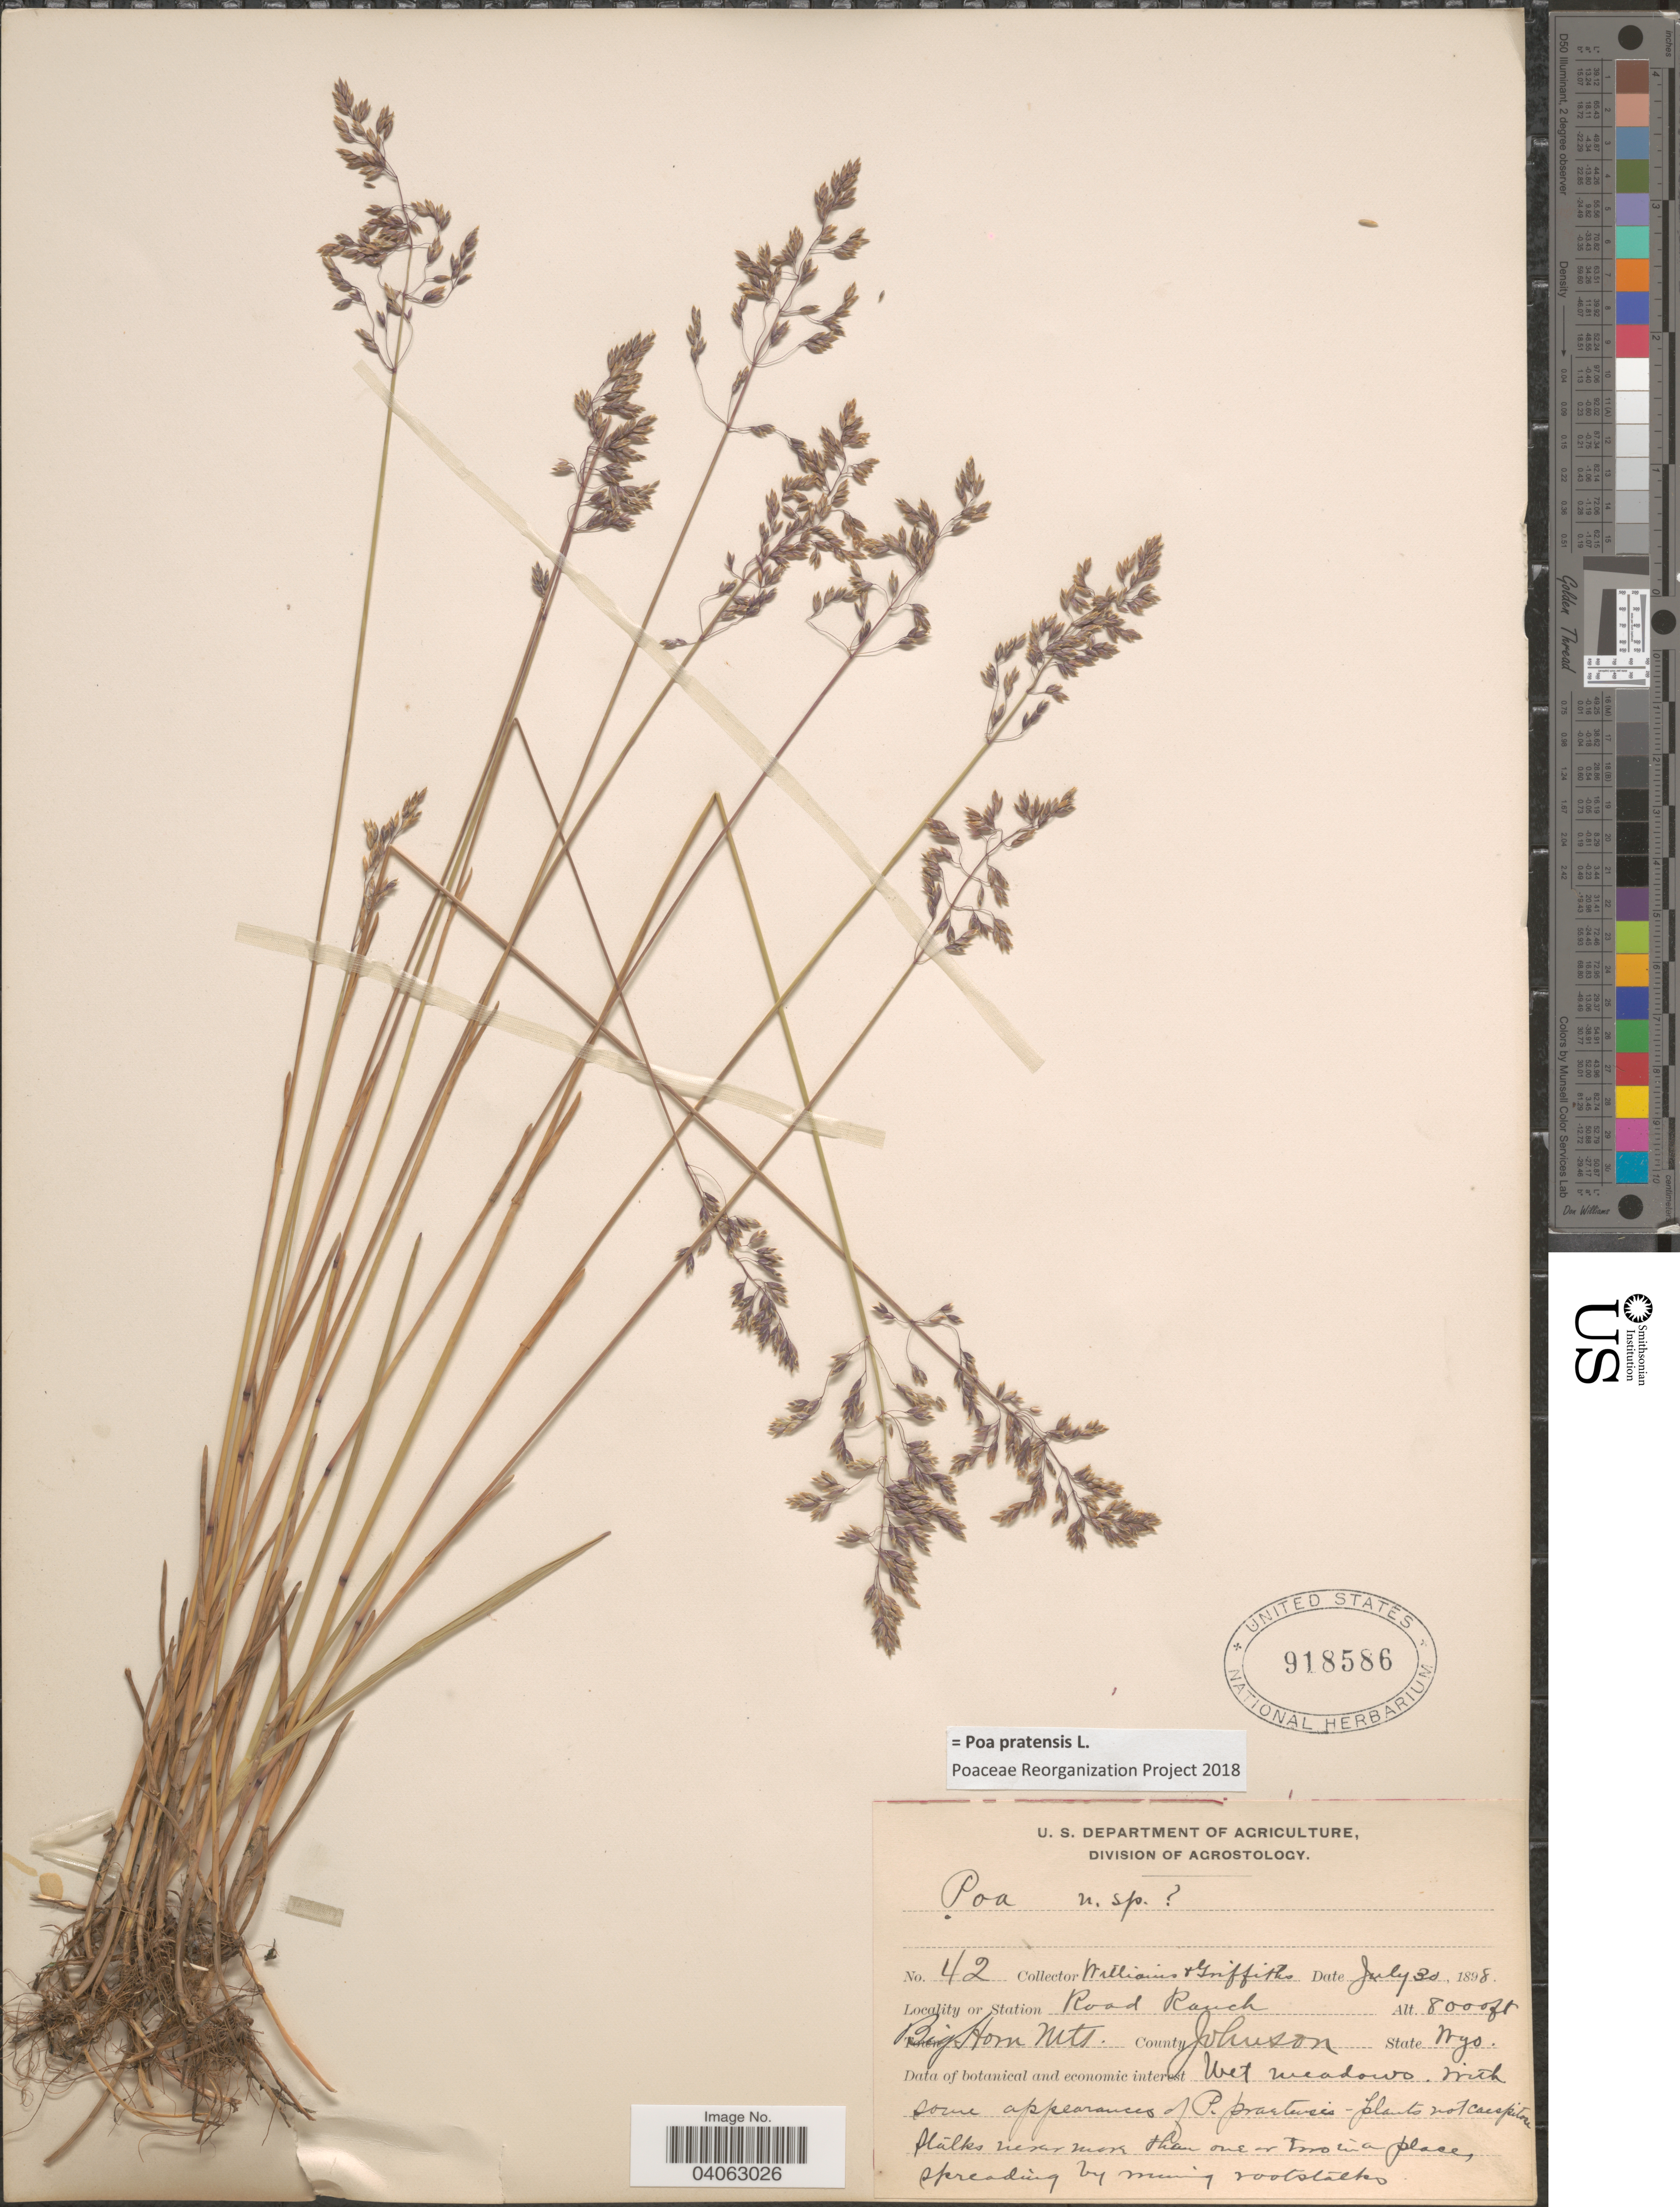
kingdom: Plantae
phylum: Tracheophyta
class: Liliopsida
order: Poales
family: Poaceae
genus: Poa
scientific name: Poa pratensis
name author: L.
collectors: -- Williams & -- Griffiths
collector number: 42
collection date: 1898-07-30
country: United States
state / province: Wyoming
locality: Road Ranch. Big Horn Mts. County Johnson.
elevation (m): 2438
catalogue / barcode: US 918586